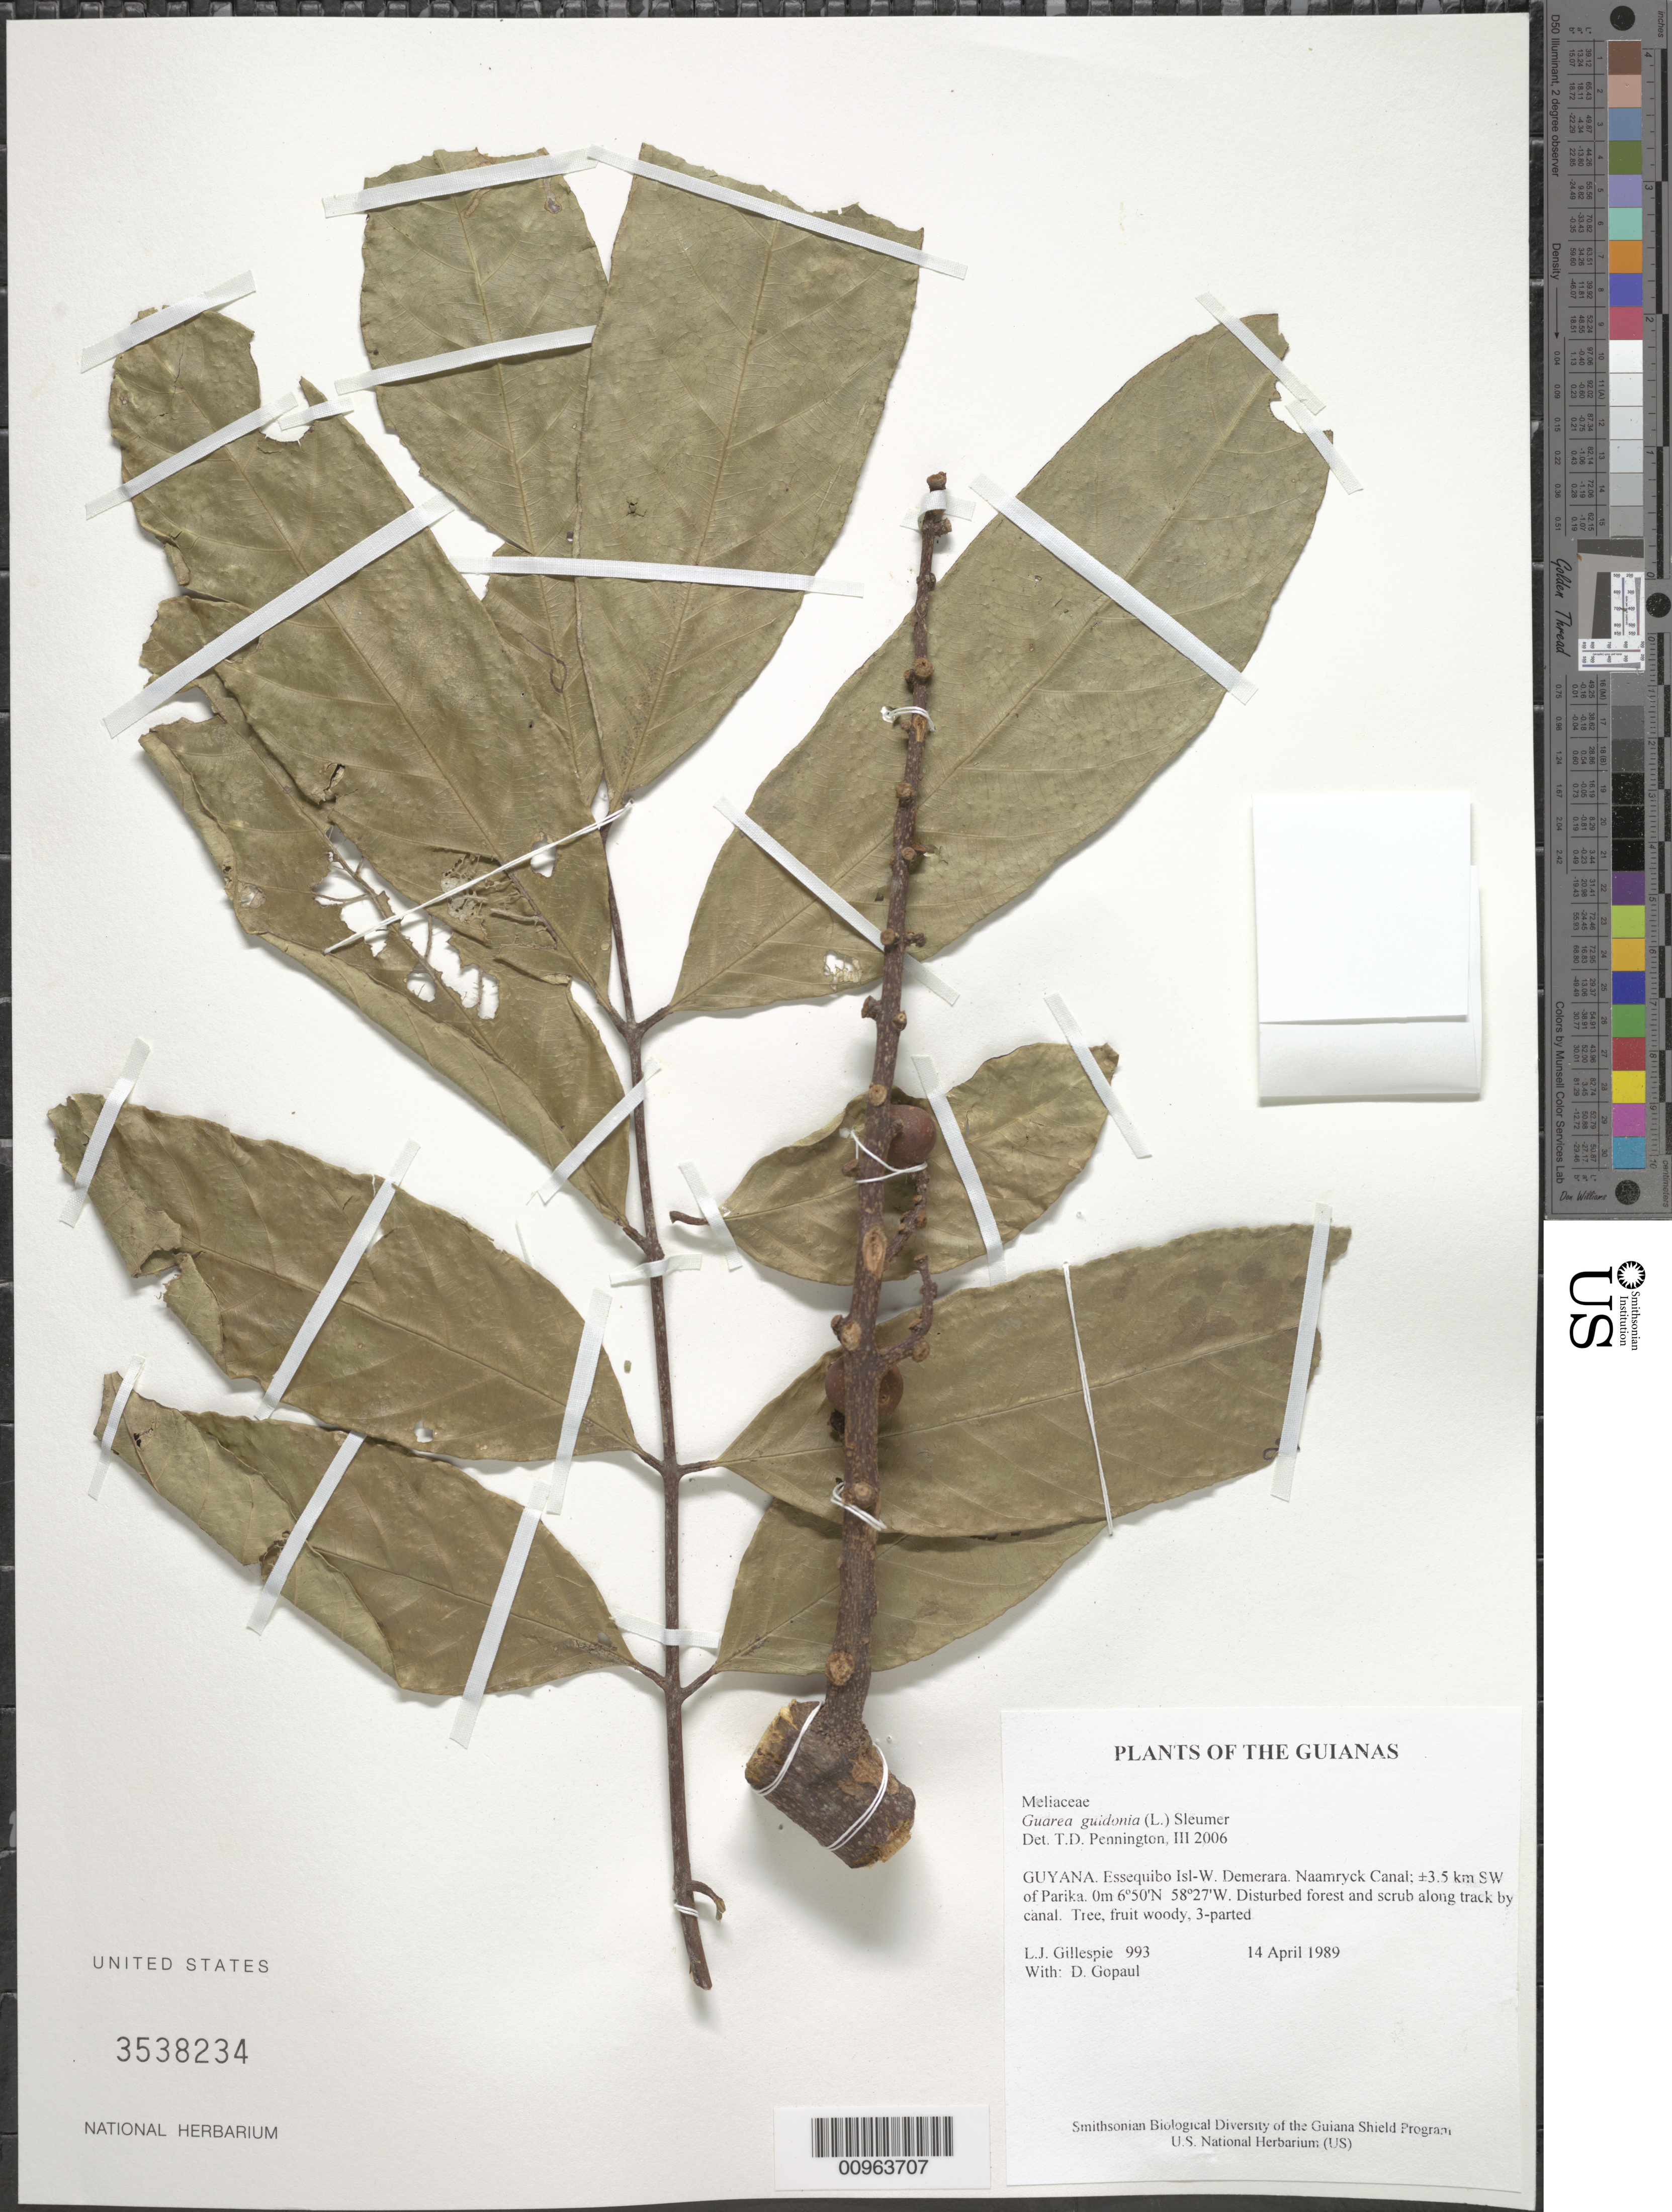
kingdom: Plantae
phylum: Tracheophyta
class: Magnoliopsida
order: Sapindales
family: Meliaceae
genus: Guarea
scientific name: Guarea guidonia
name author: (L.) Sleumer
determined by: Pennington, T. D., (K)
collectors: L. J. Gillespie & D. Gopaul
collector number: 993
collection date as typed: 14 April 1989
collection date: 1989-04-14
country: Guyana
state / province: Essequibo Isl-W. Demerara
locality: Naamryck Canal; ±3.5 km SW of Parika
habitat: Disturbed forest and scrub along track by canal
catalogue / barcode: US 3538234